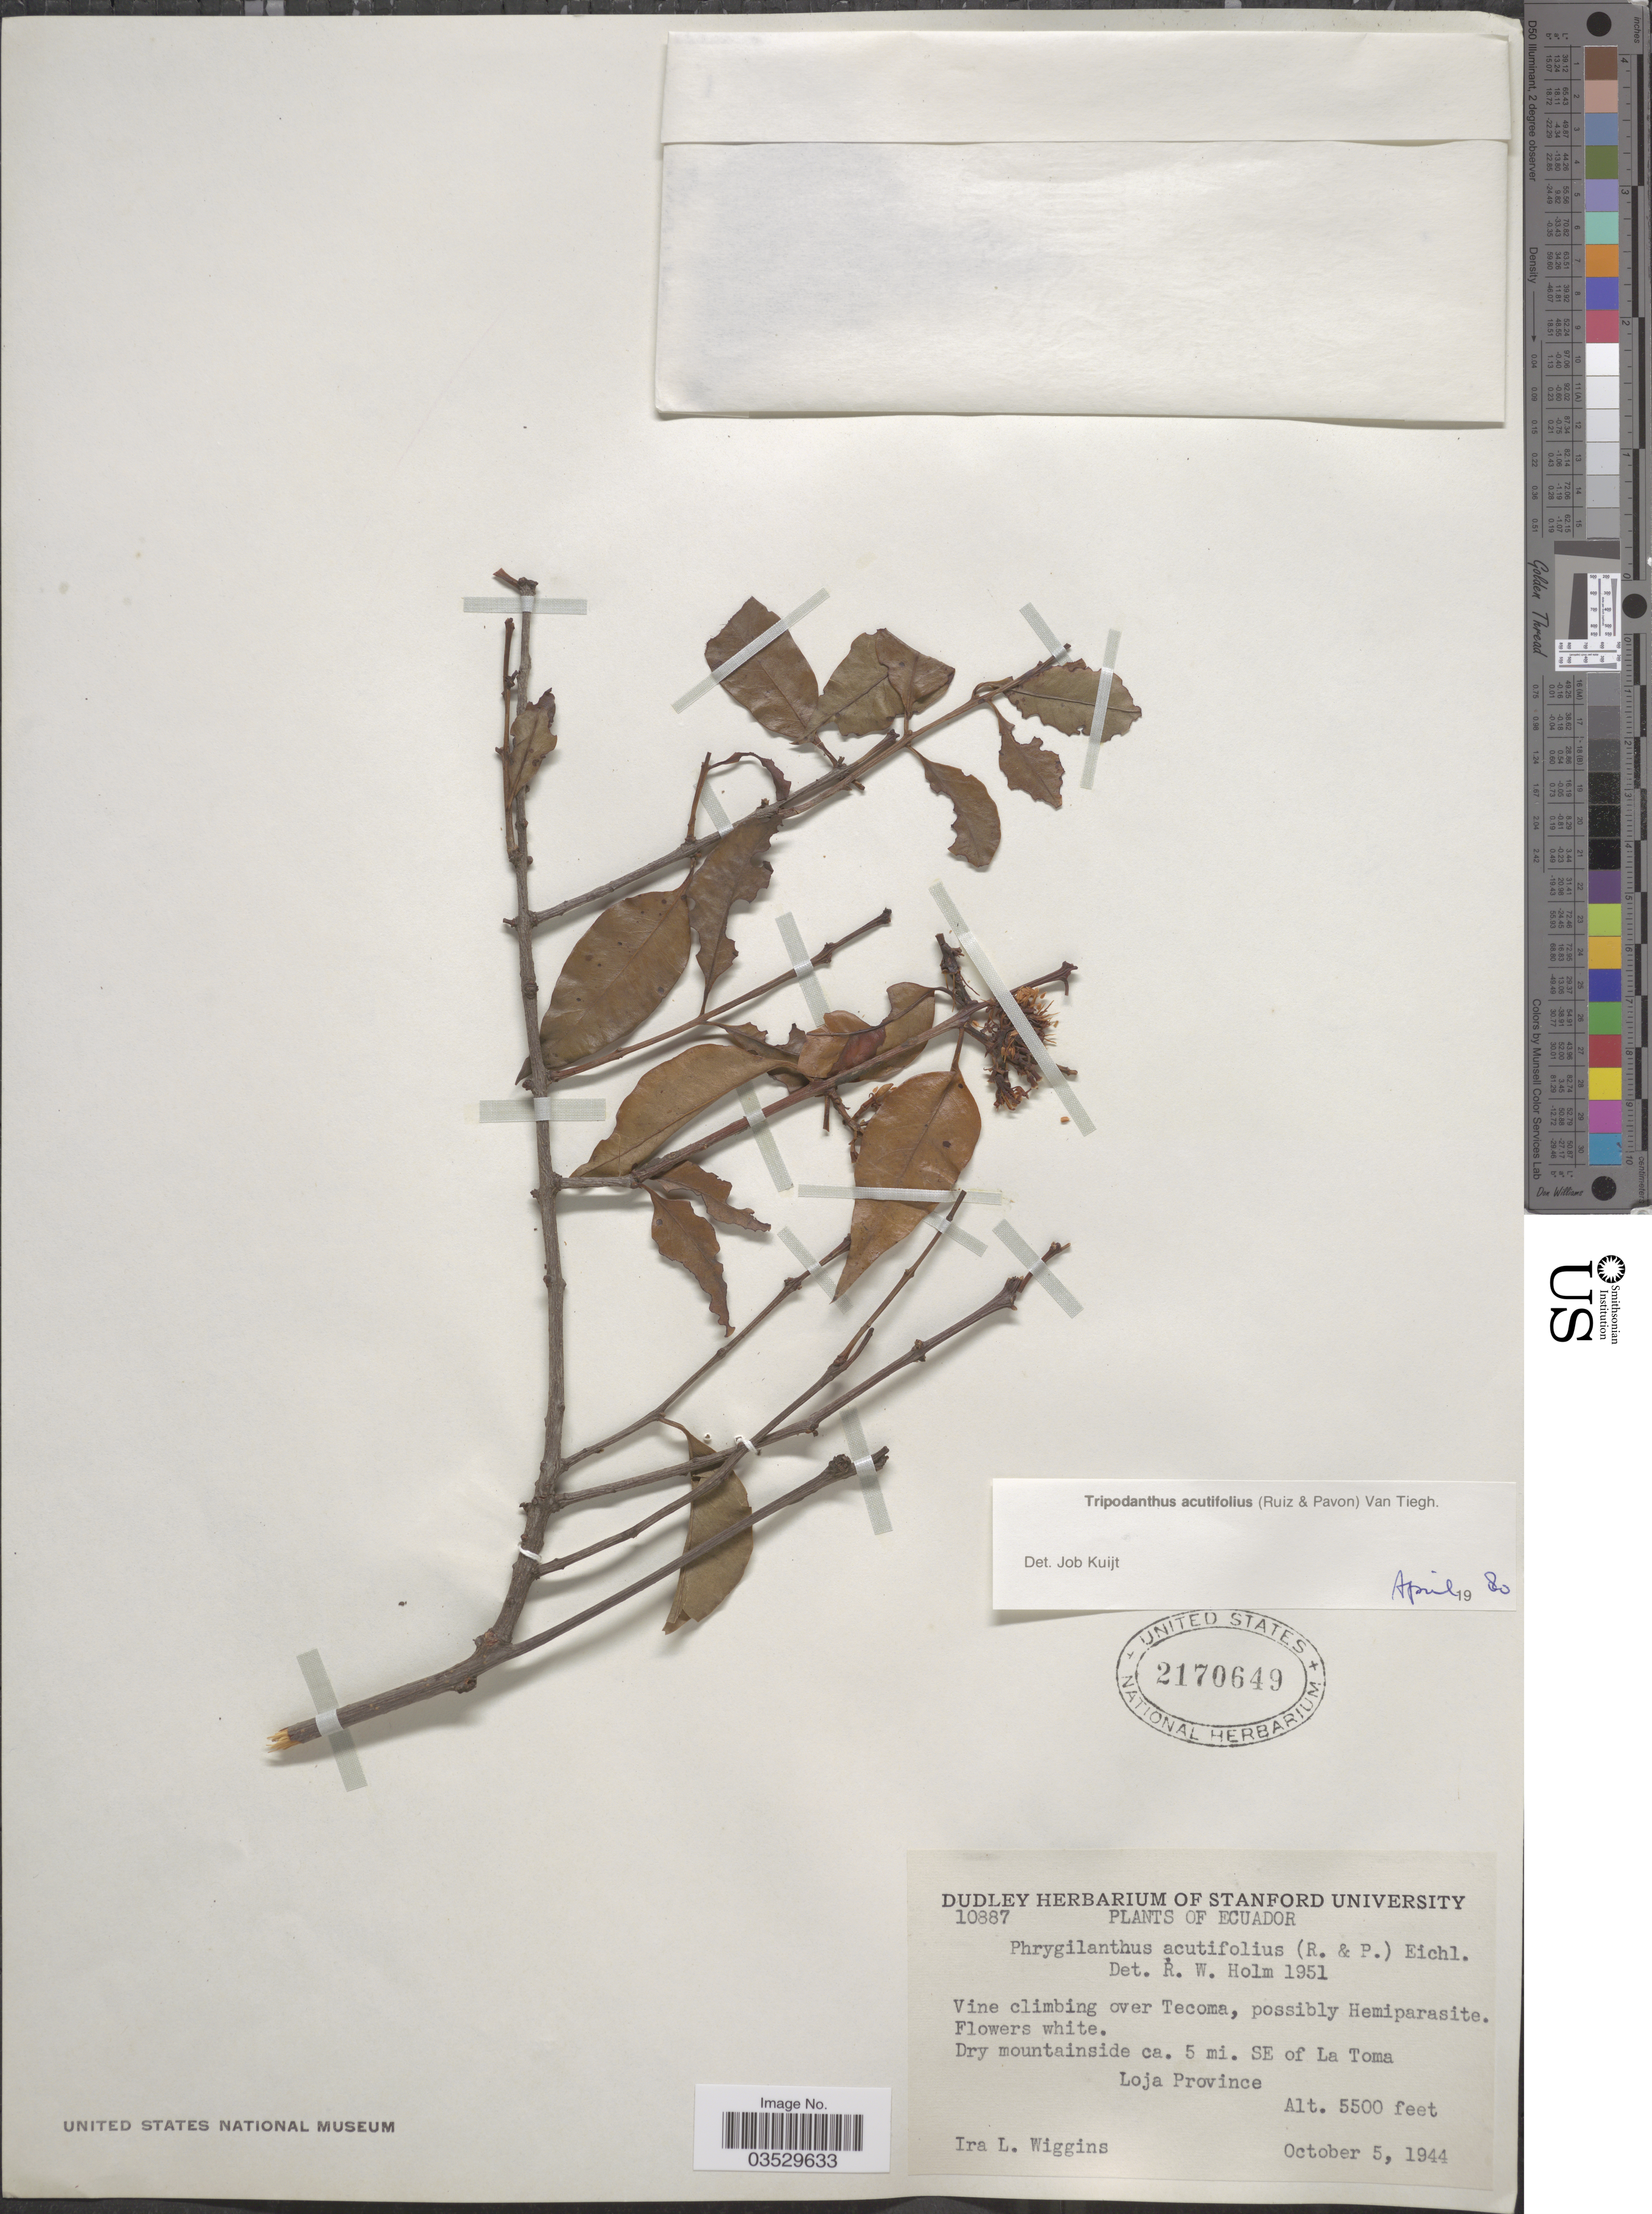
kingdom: Plantae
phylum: Tracheophyta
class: Magnoliopsida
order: Santalales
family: Loranthaceae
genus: Tripodanthus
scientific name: Tripodanthus acutifolius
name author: Tiegh.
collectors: I. L. Wiggins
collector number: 10887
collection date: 1944-10-05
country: Ecuador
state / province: Loja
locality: Ca. 5 mi. SE of La Toma.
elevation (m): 1676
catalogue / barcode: US 2170649